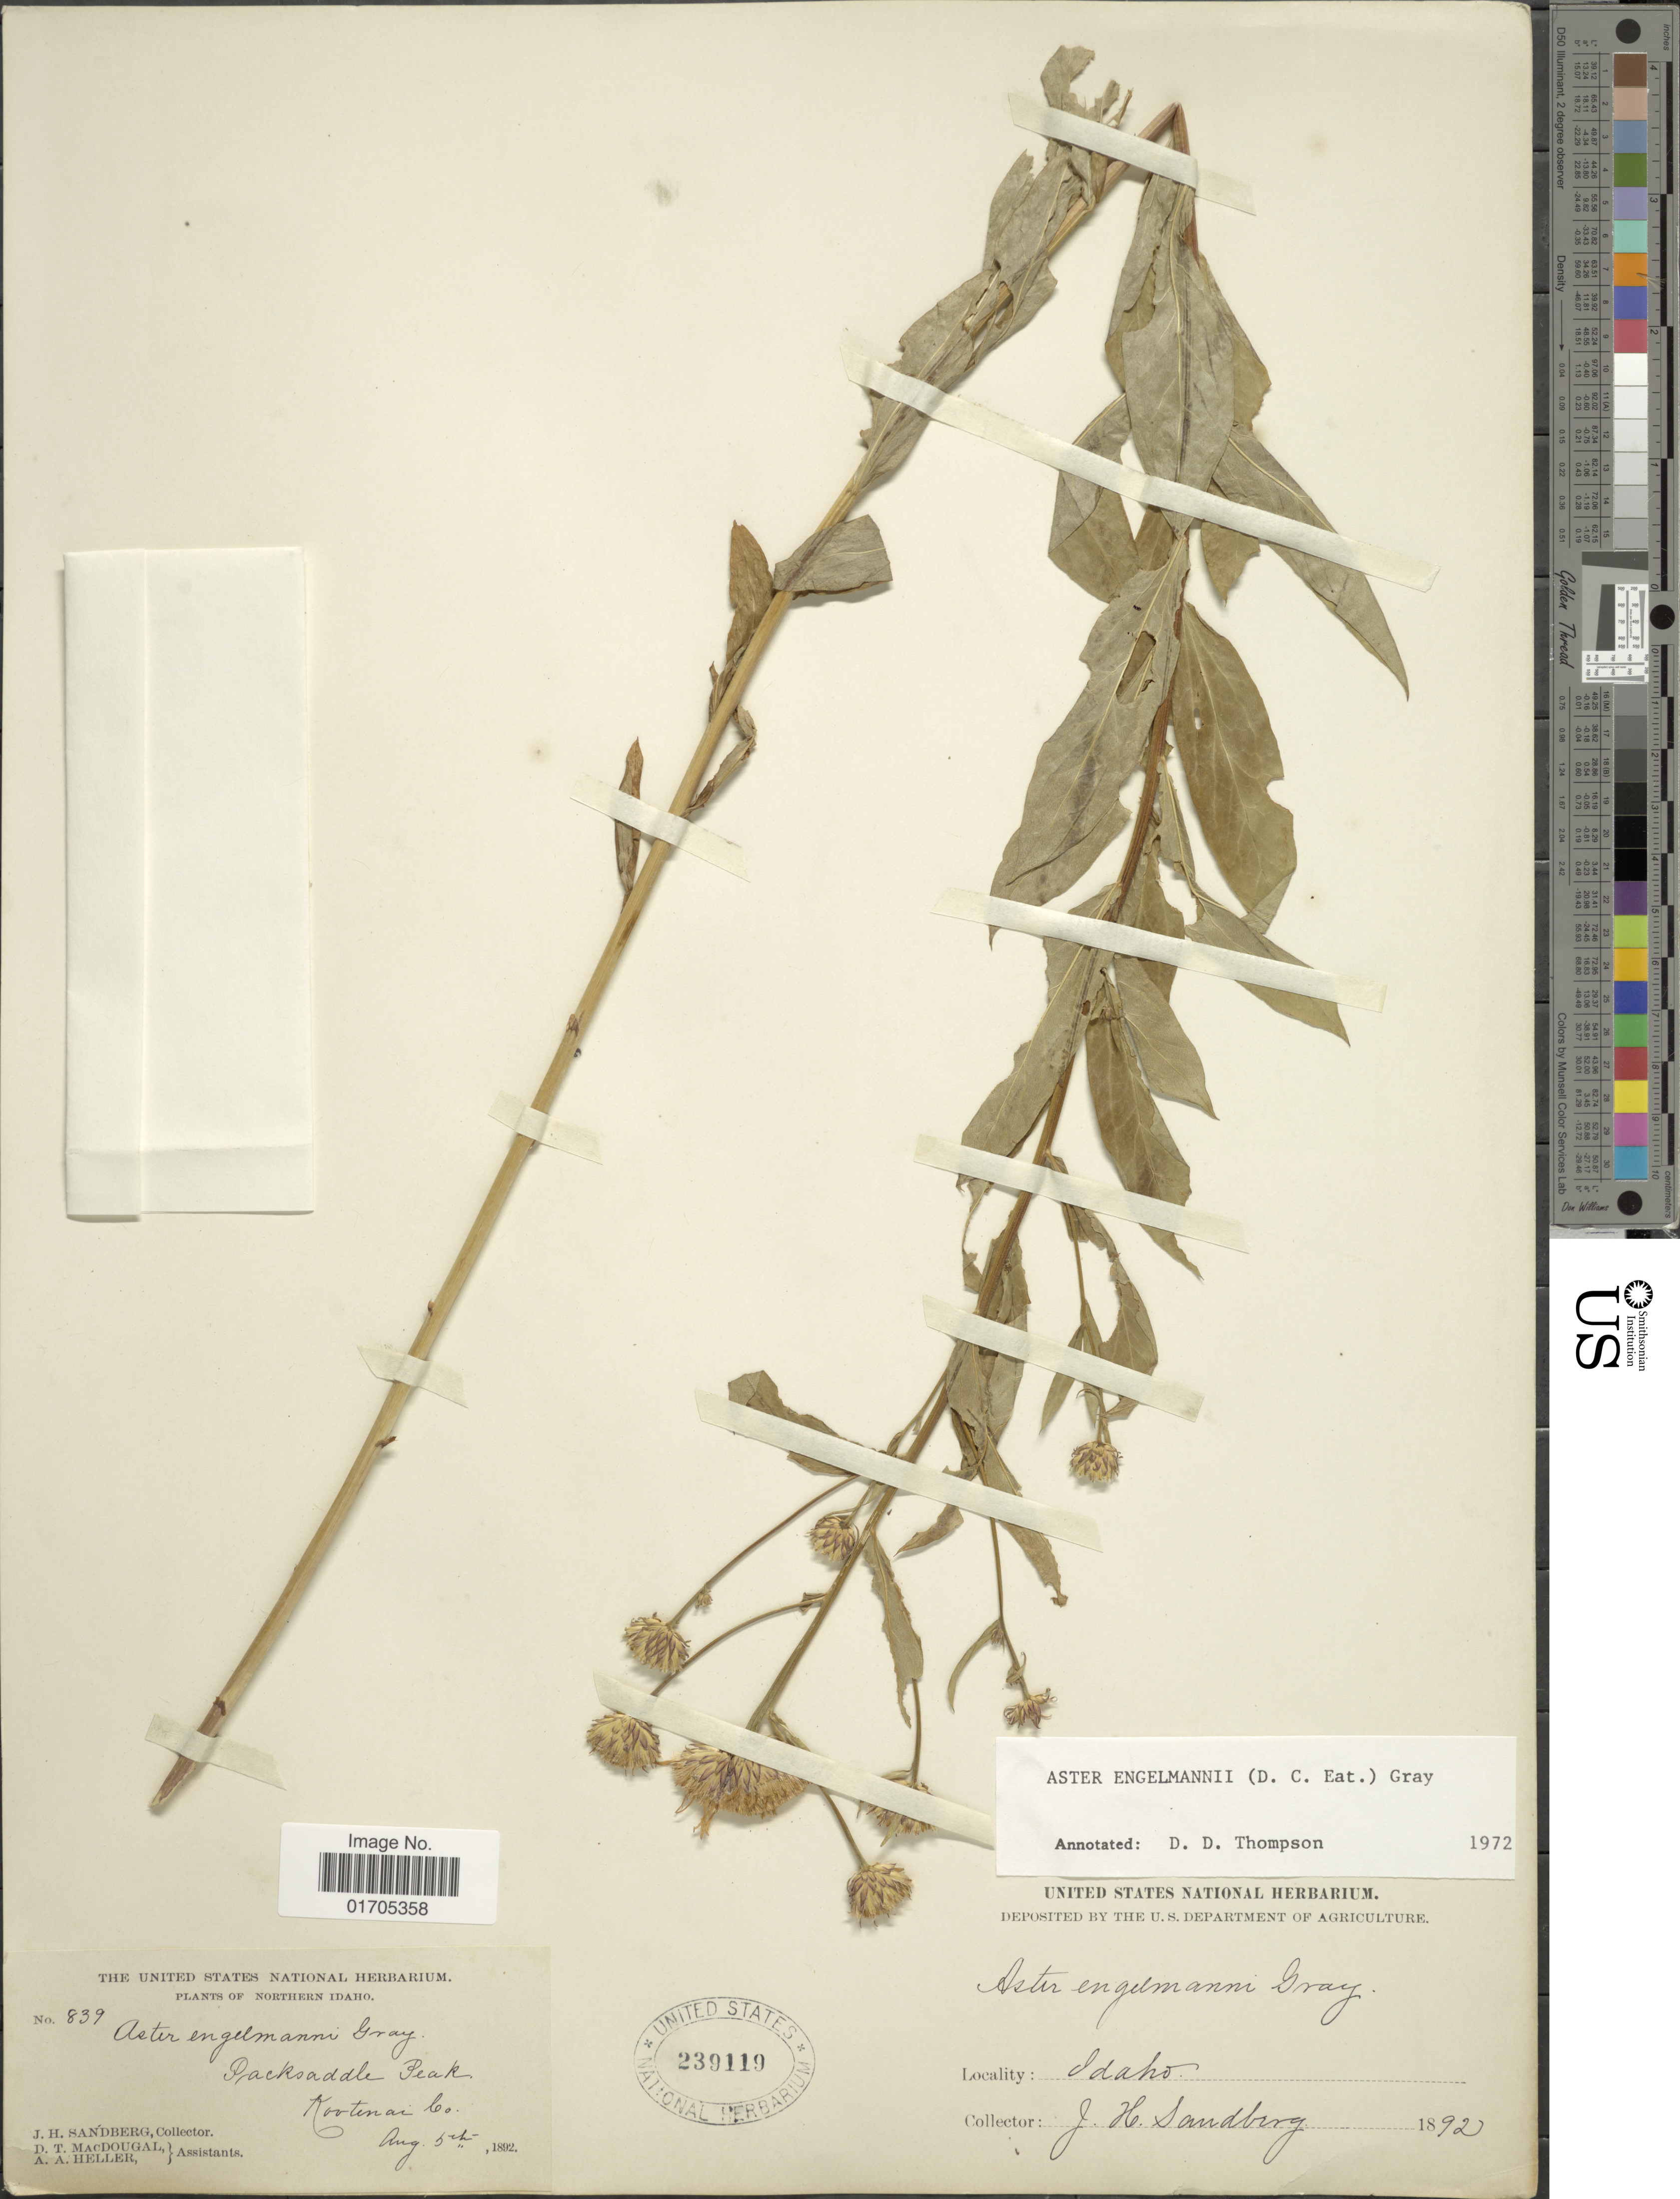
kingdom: Plantae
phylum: Tracheophyta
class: Magnoliopsida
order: Asterales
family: Asteraceae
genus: Eucephalus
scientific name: Eucephalus engelmannii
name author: (D.C. Eaton) Greene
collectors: J. H. Sandberg, D. T. MacDougal & A. A. Heller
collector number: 839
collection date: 1892-08-05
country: United States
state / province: Idaho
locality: Idaho. Northern Idaho. Packsaddle Peak. Kortenai Co.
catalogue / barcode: US 239119